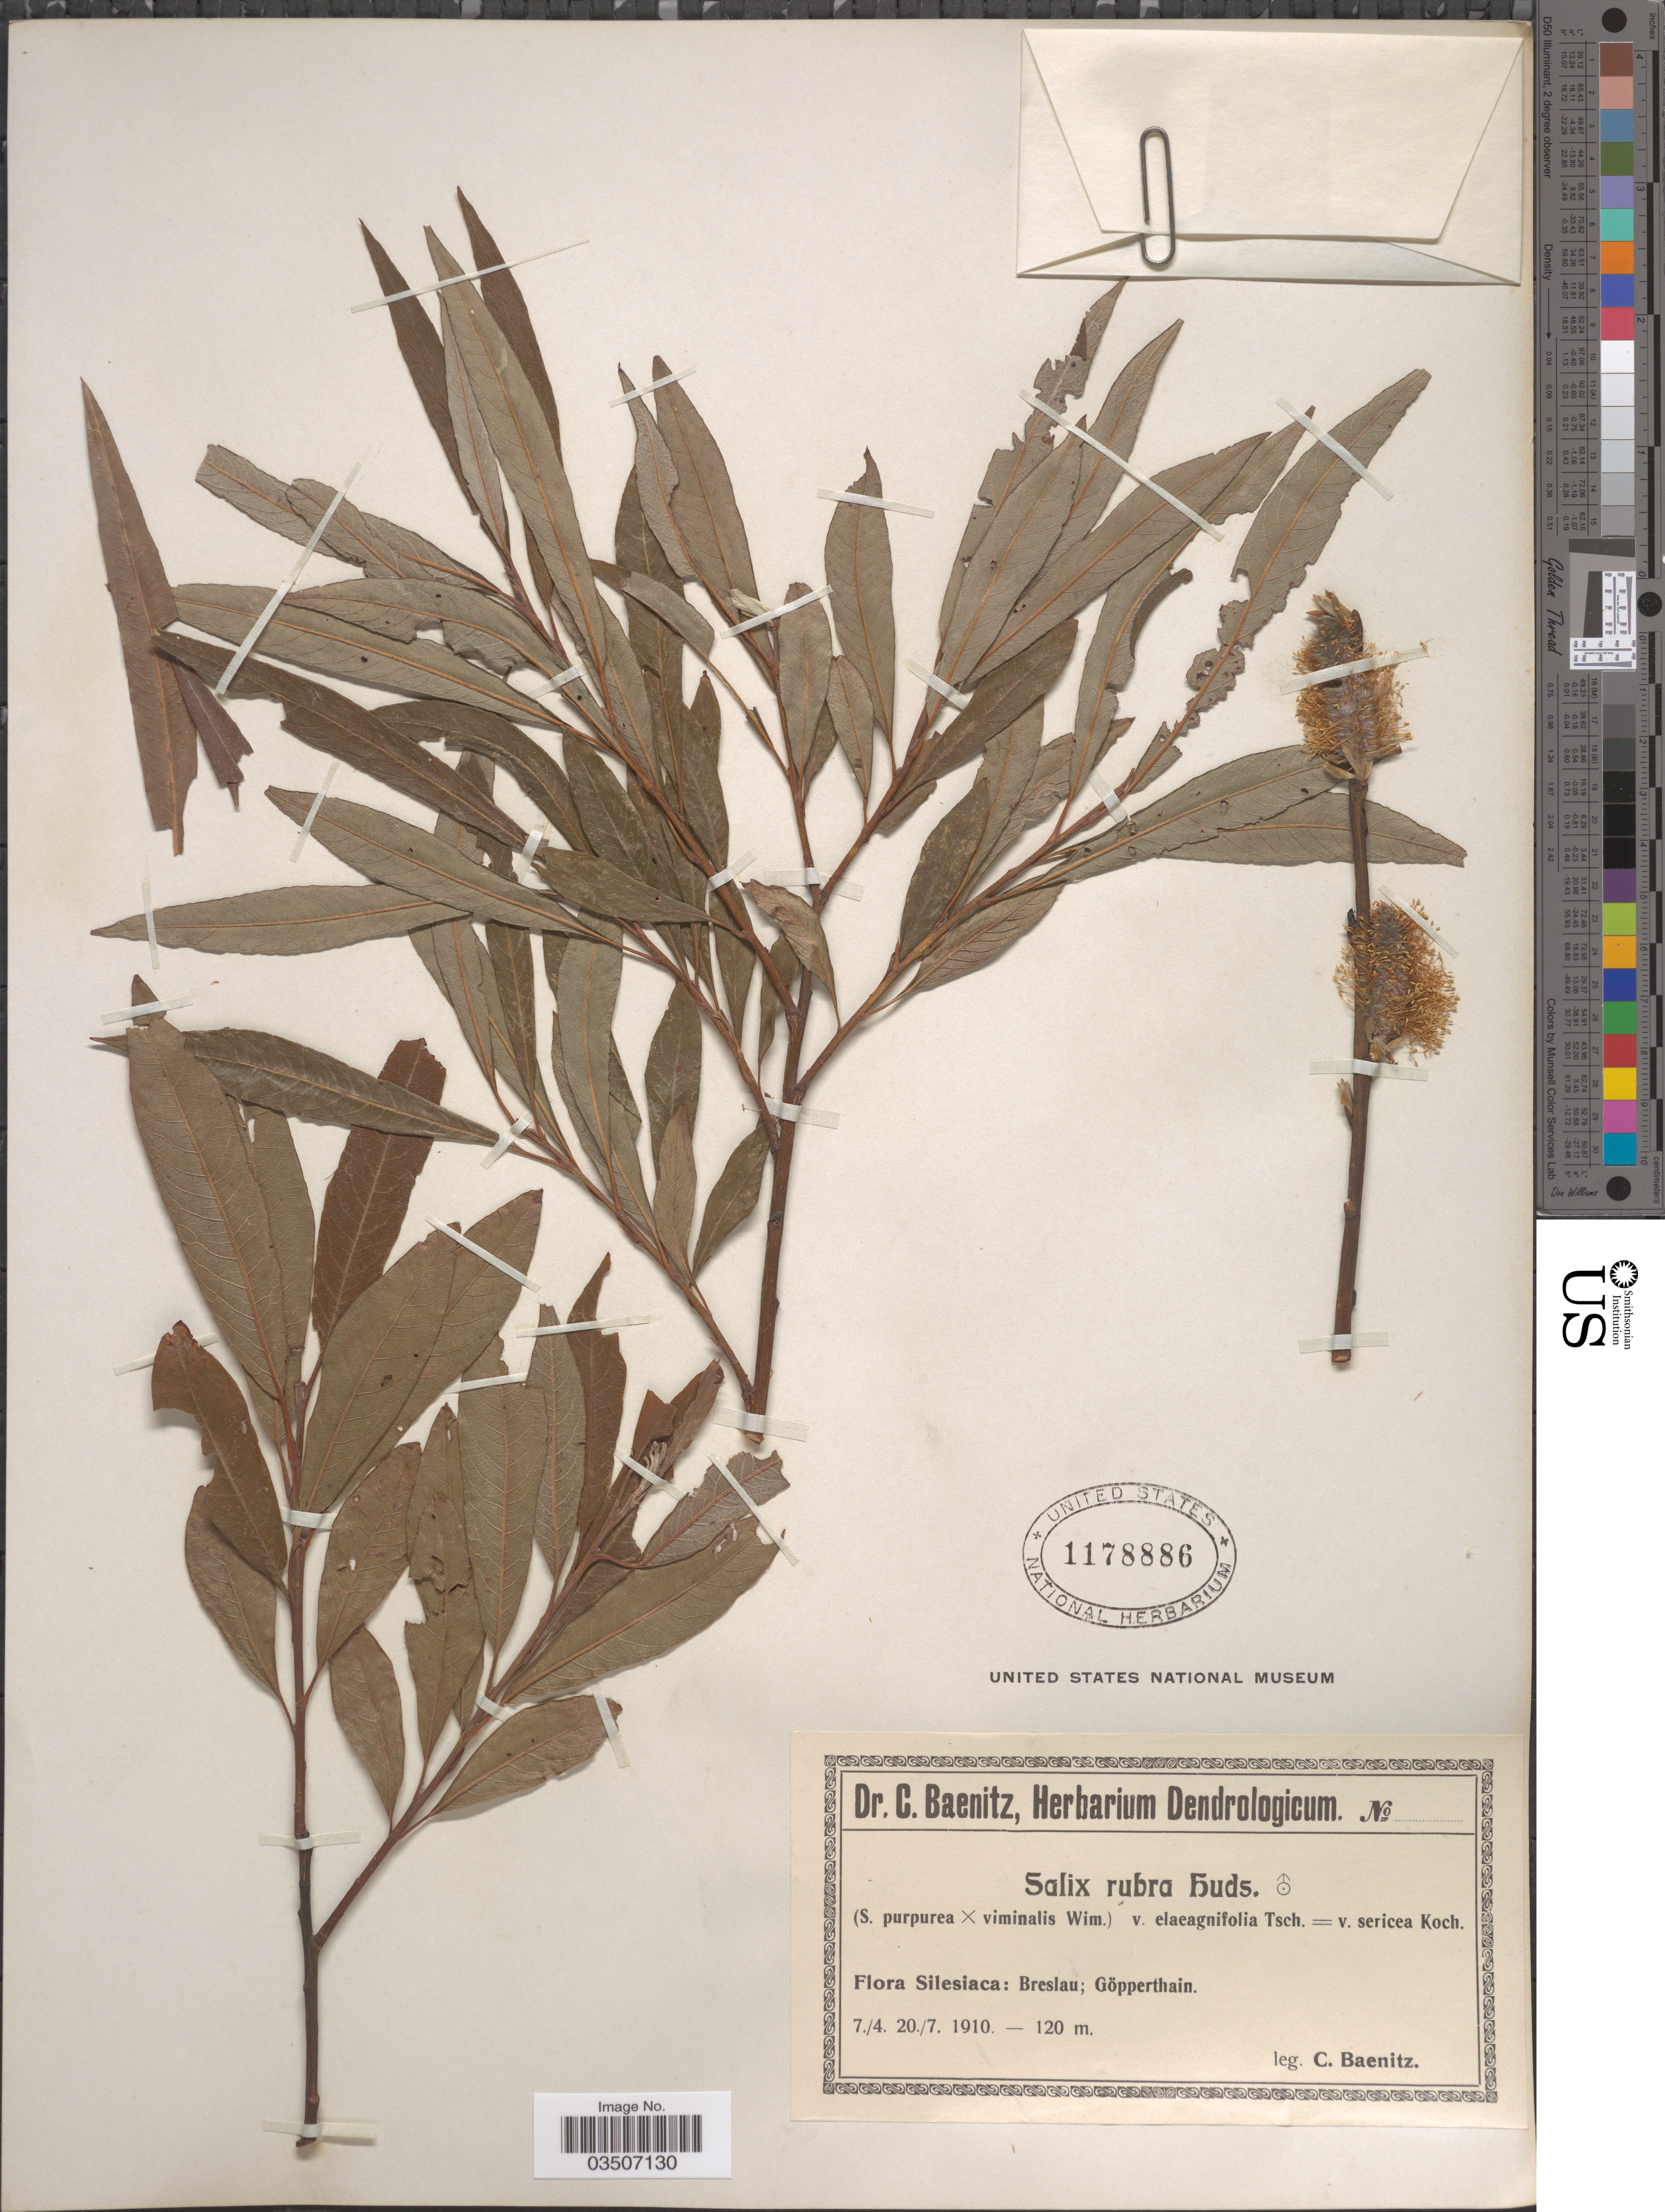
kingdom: Plantae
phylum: Tracheophyta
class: Magnoliopsida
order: Malpighiales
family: Salicaceae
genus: Salix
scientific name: Salix rubra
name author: Huds.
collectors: C. G. Baenitz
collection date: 1910-04-07/1910-07-20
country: Poland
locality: Silesiaca: Breslau; Göpperthain.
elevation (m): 120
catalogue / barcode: US 1178886